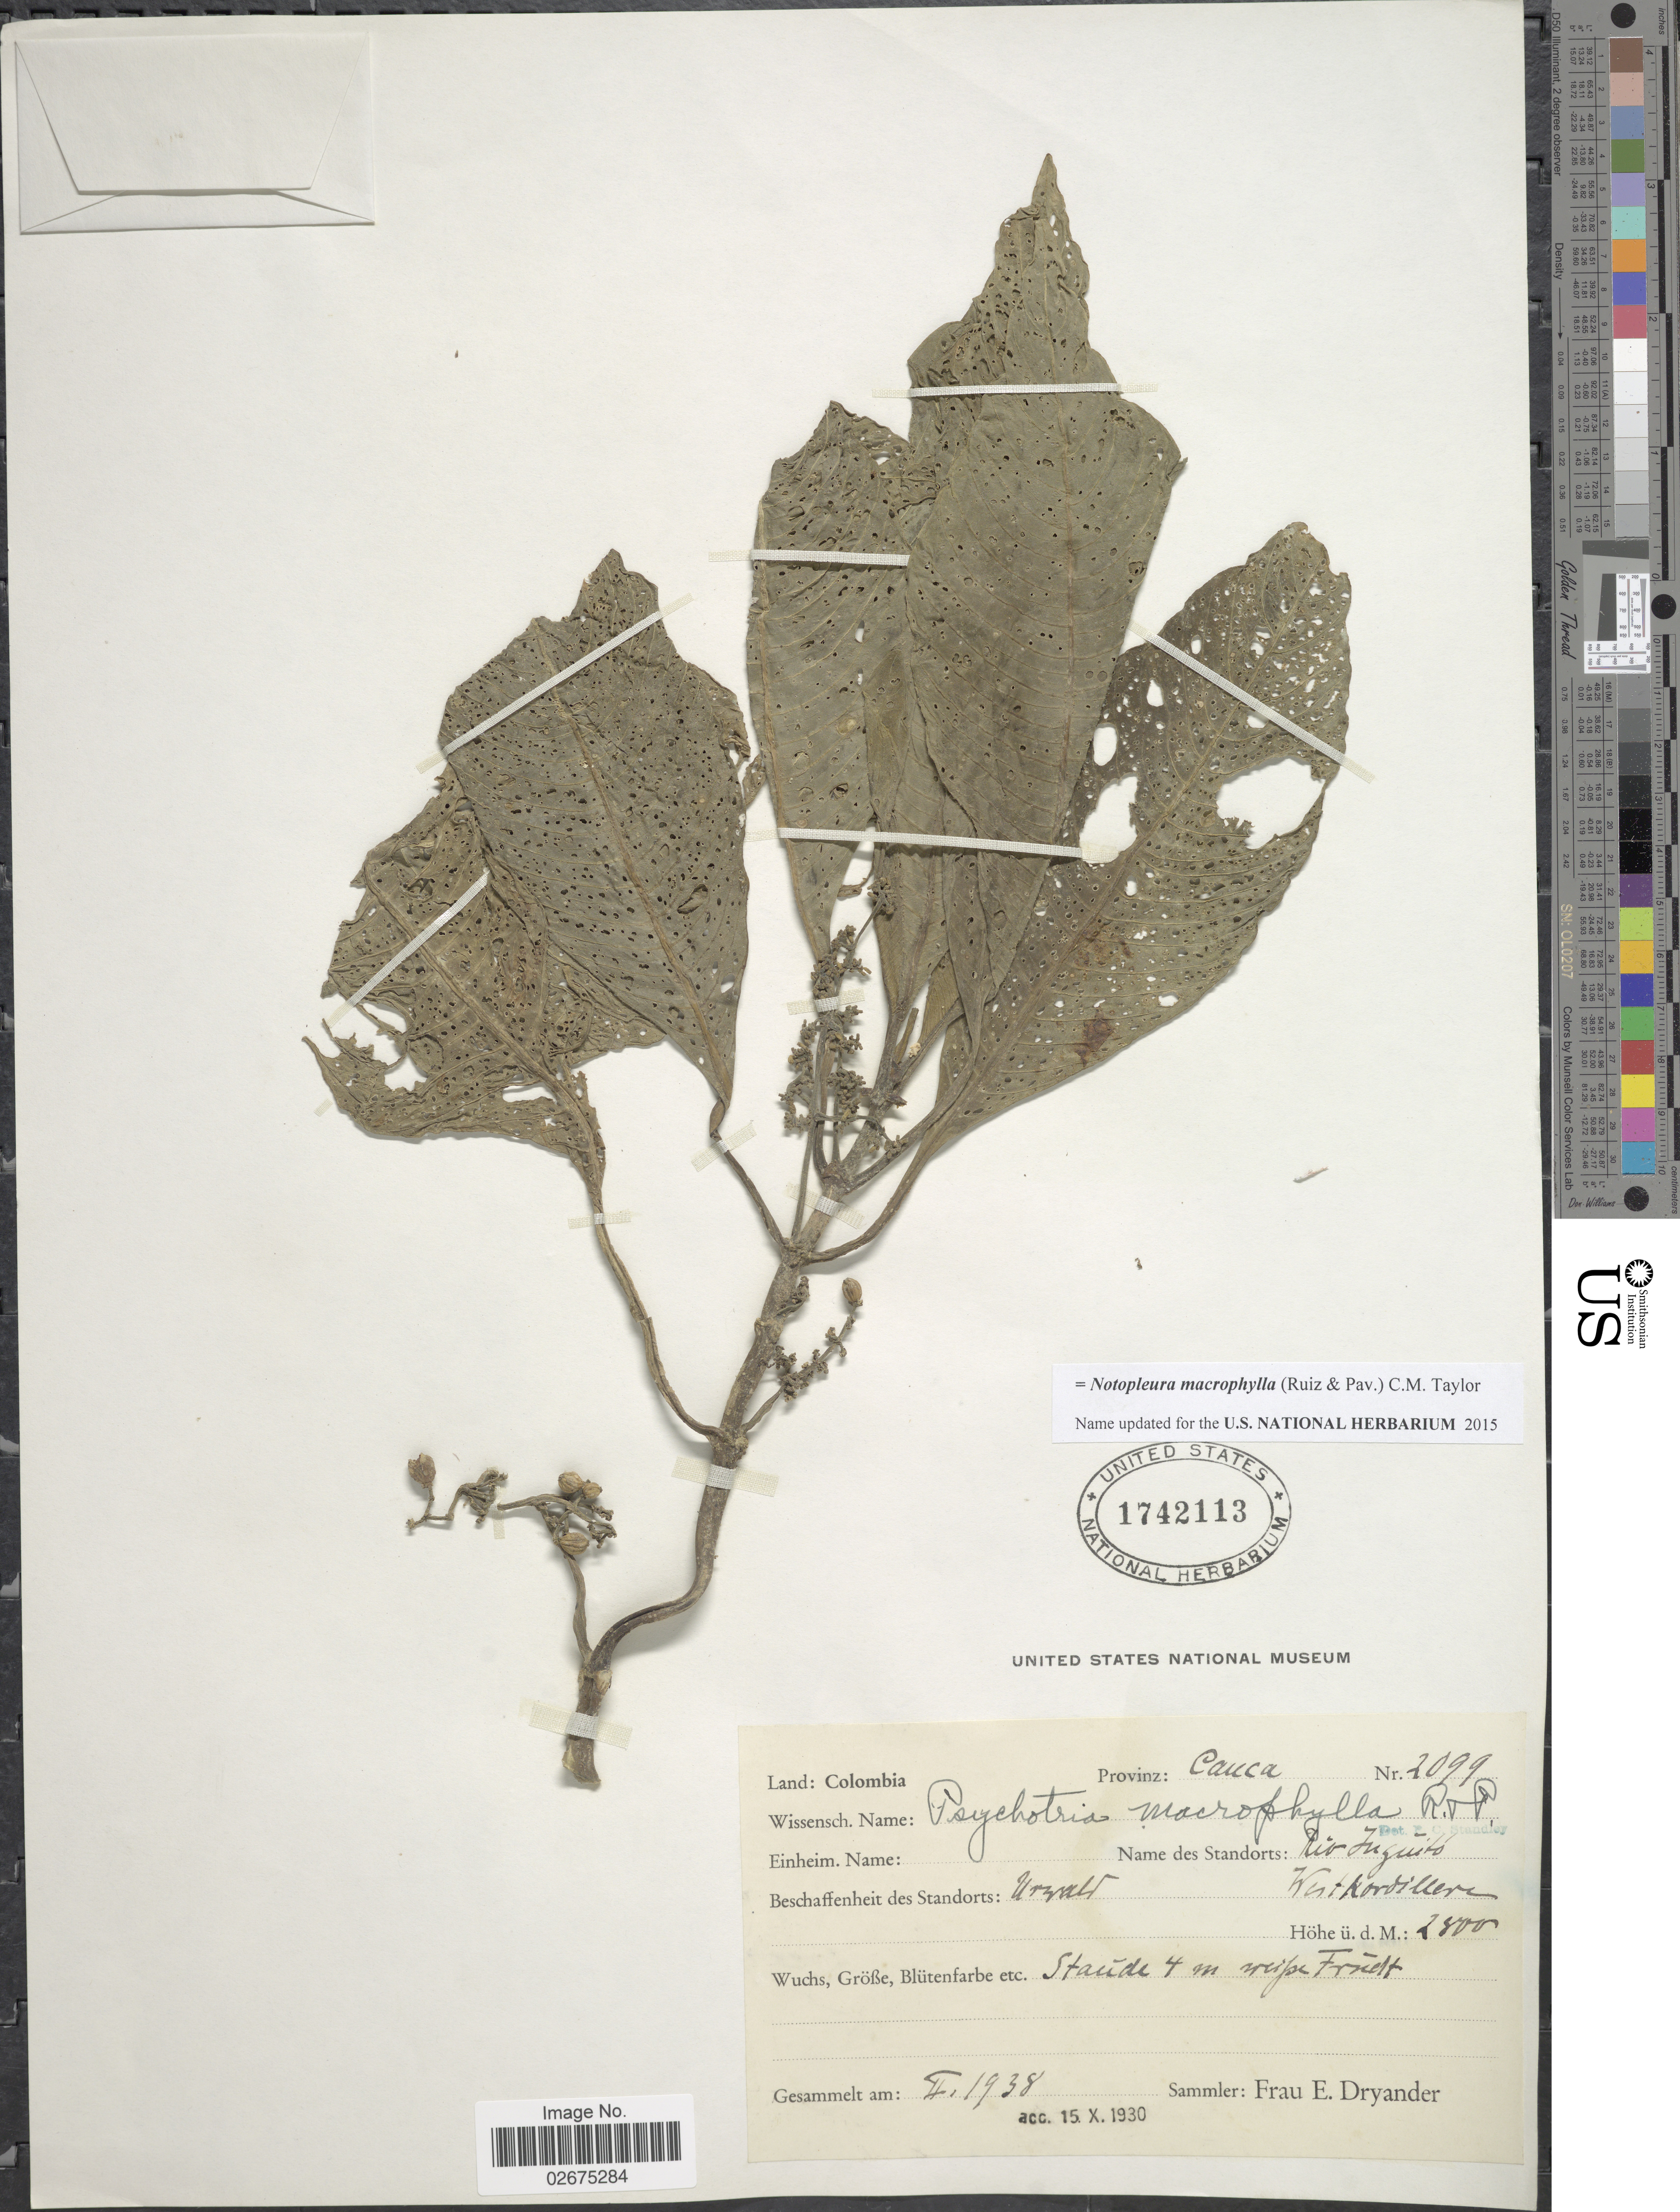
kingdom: Plantae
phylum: Tracheophyta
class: Magnoliopsida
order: Gentianales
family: Rubiaceae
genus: Notopleura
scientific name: Notopleura macrophylla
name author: (Ruiz & Pav.) C.M. Taylor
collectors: F. Dryander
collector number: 2099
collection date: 1938-02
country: Colombia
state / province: Cauca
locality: Rio Inguitó West Kordillera, Urwald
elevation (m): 2800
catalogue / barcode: US 1742113